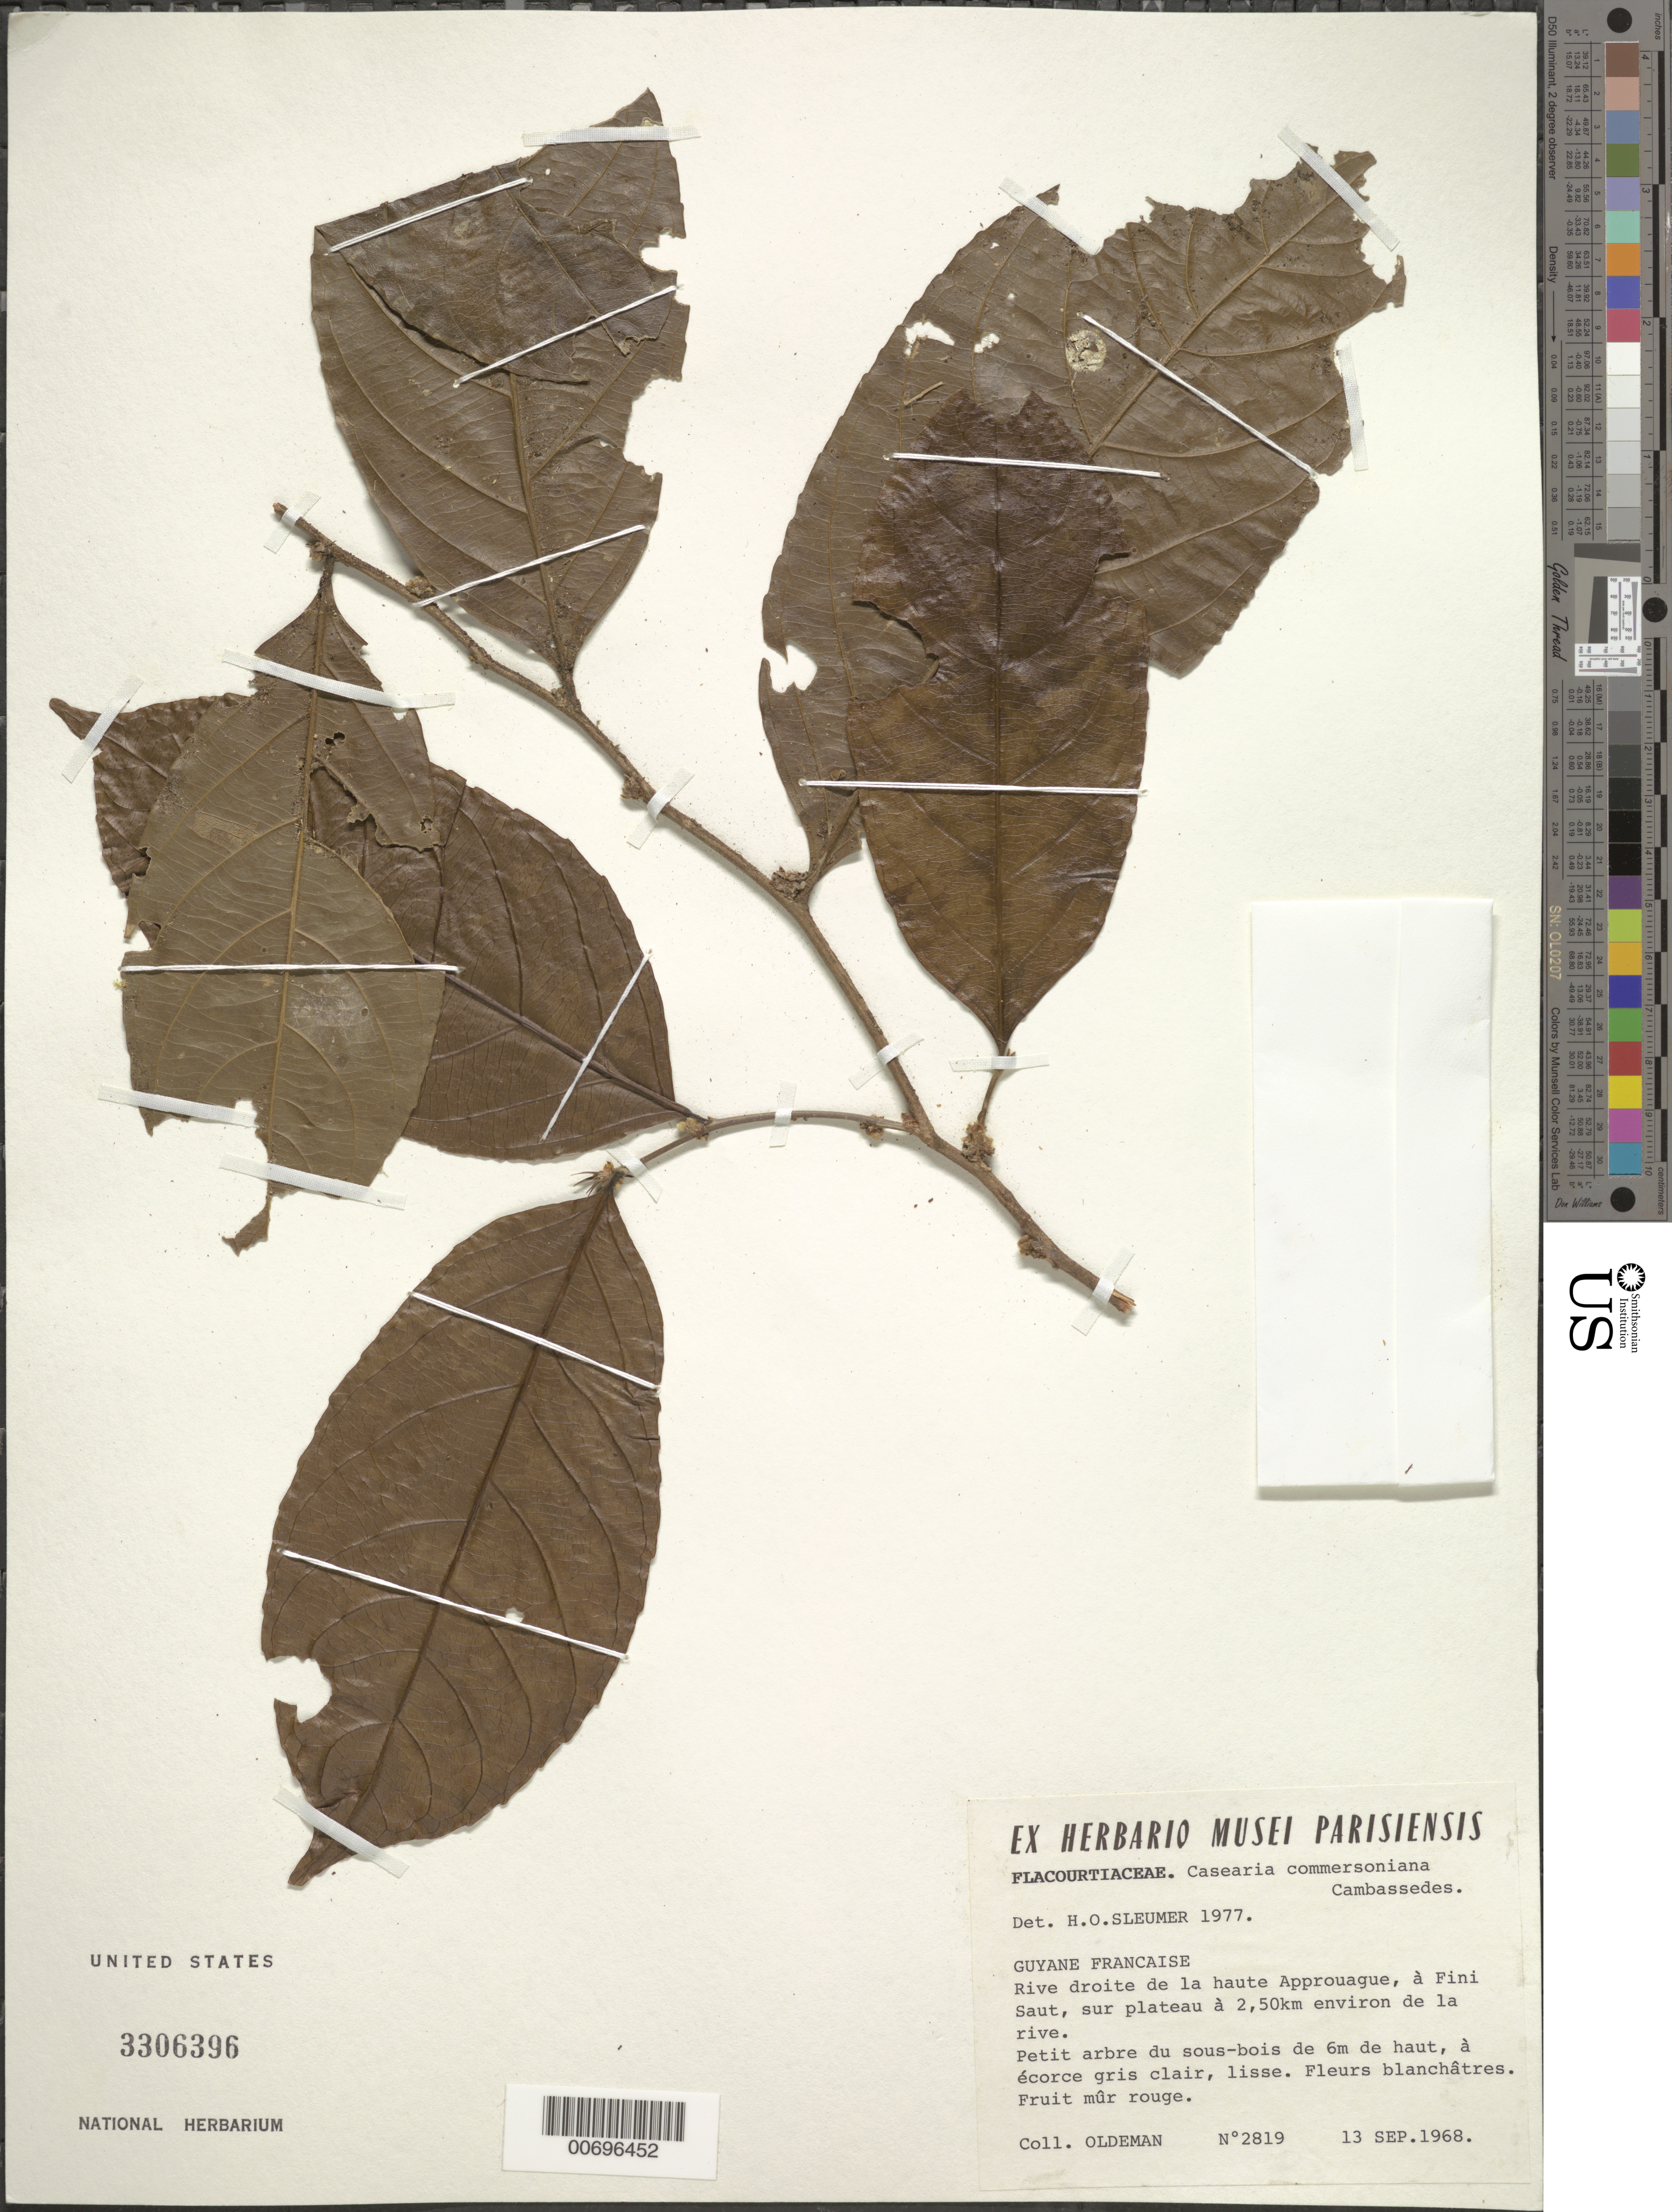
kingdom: Plantae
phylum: Tracheophyta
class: Magnoliopsida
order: Malpighiales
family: Salicaceae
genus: Piparea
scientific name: Piparea dentata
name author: Aubl.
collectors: R. Oldeman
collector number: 2819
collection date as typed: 13-Sep-86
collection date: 1986-09-13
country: French Guiana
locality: Haute Approuague, a Fini Saut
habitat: Sur plateau a 2.5 km env. De la rive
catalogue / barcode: US 3306396